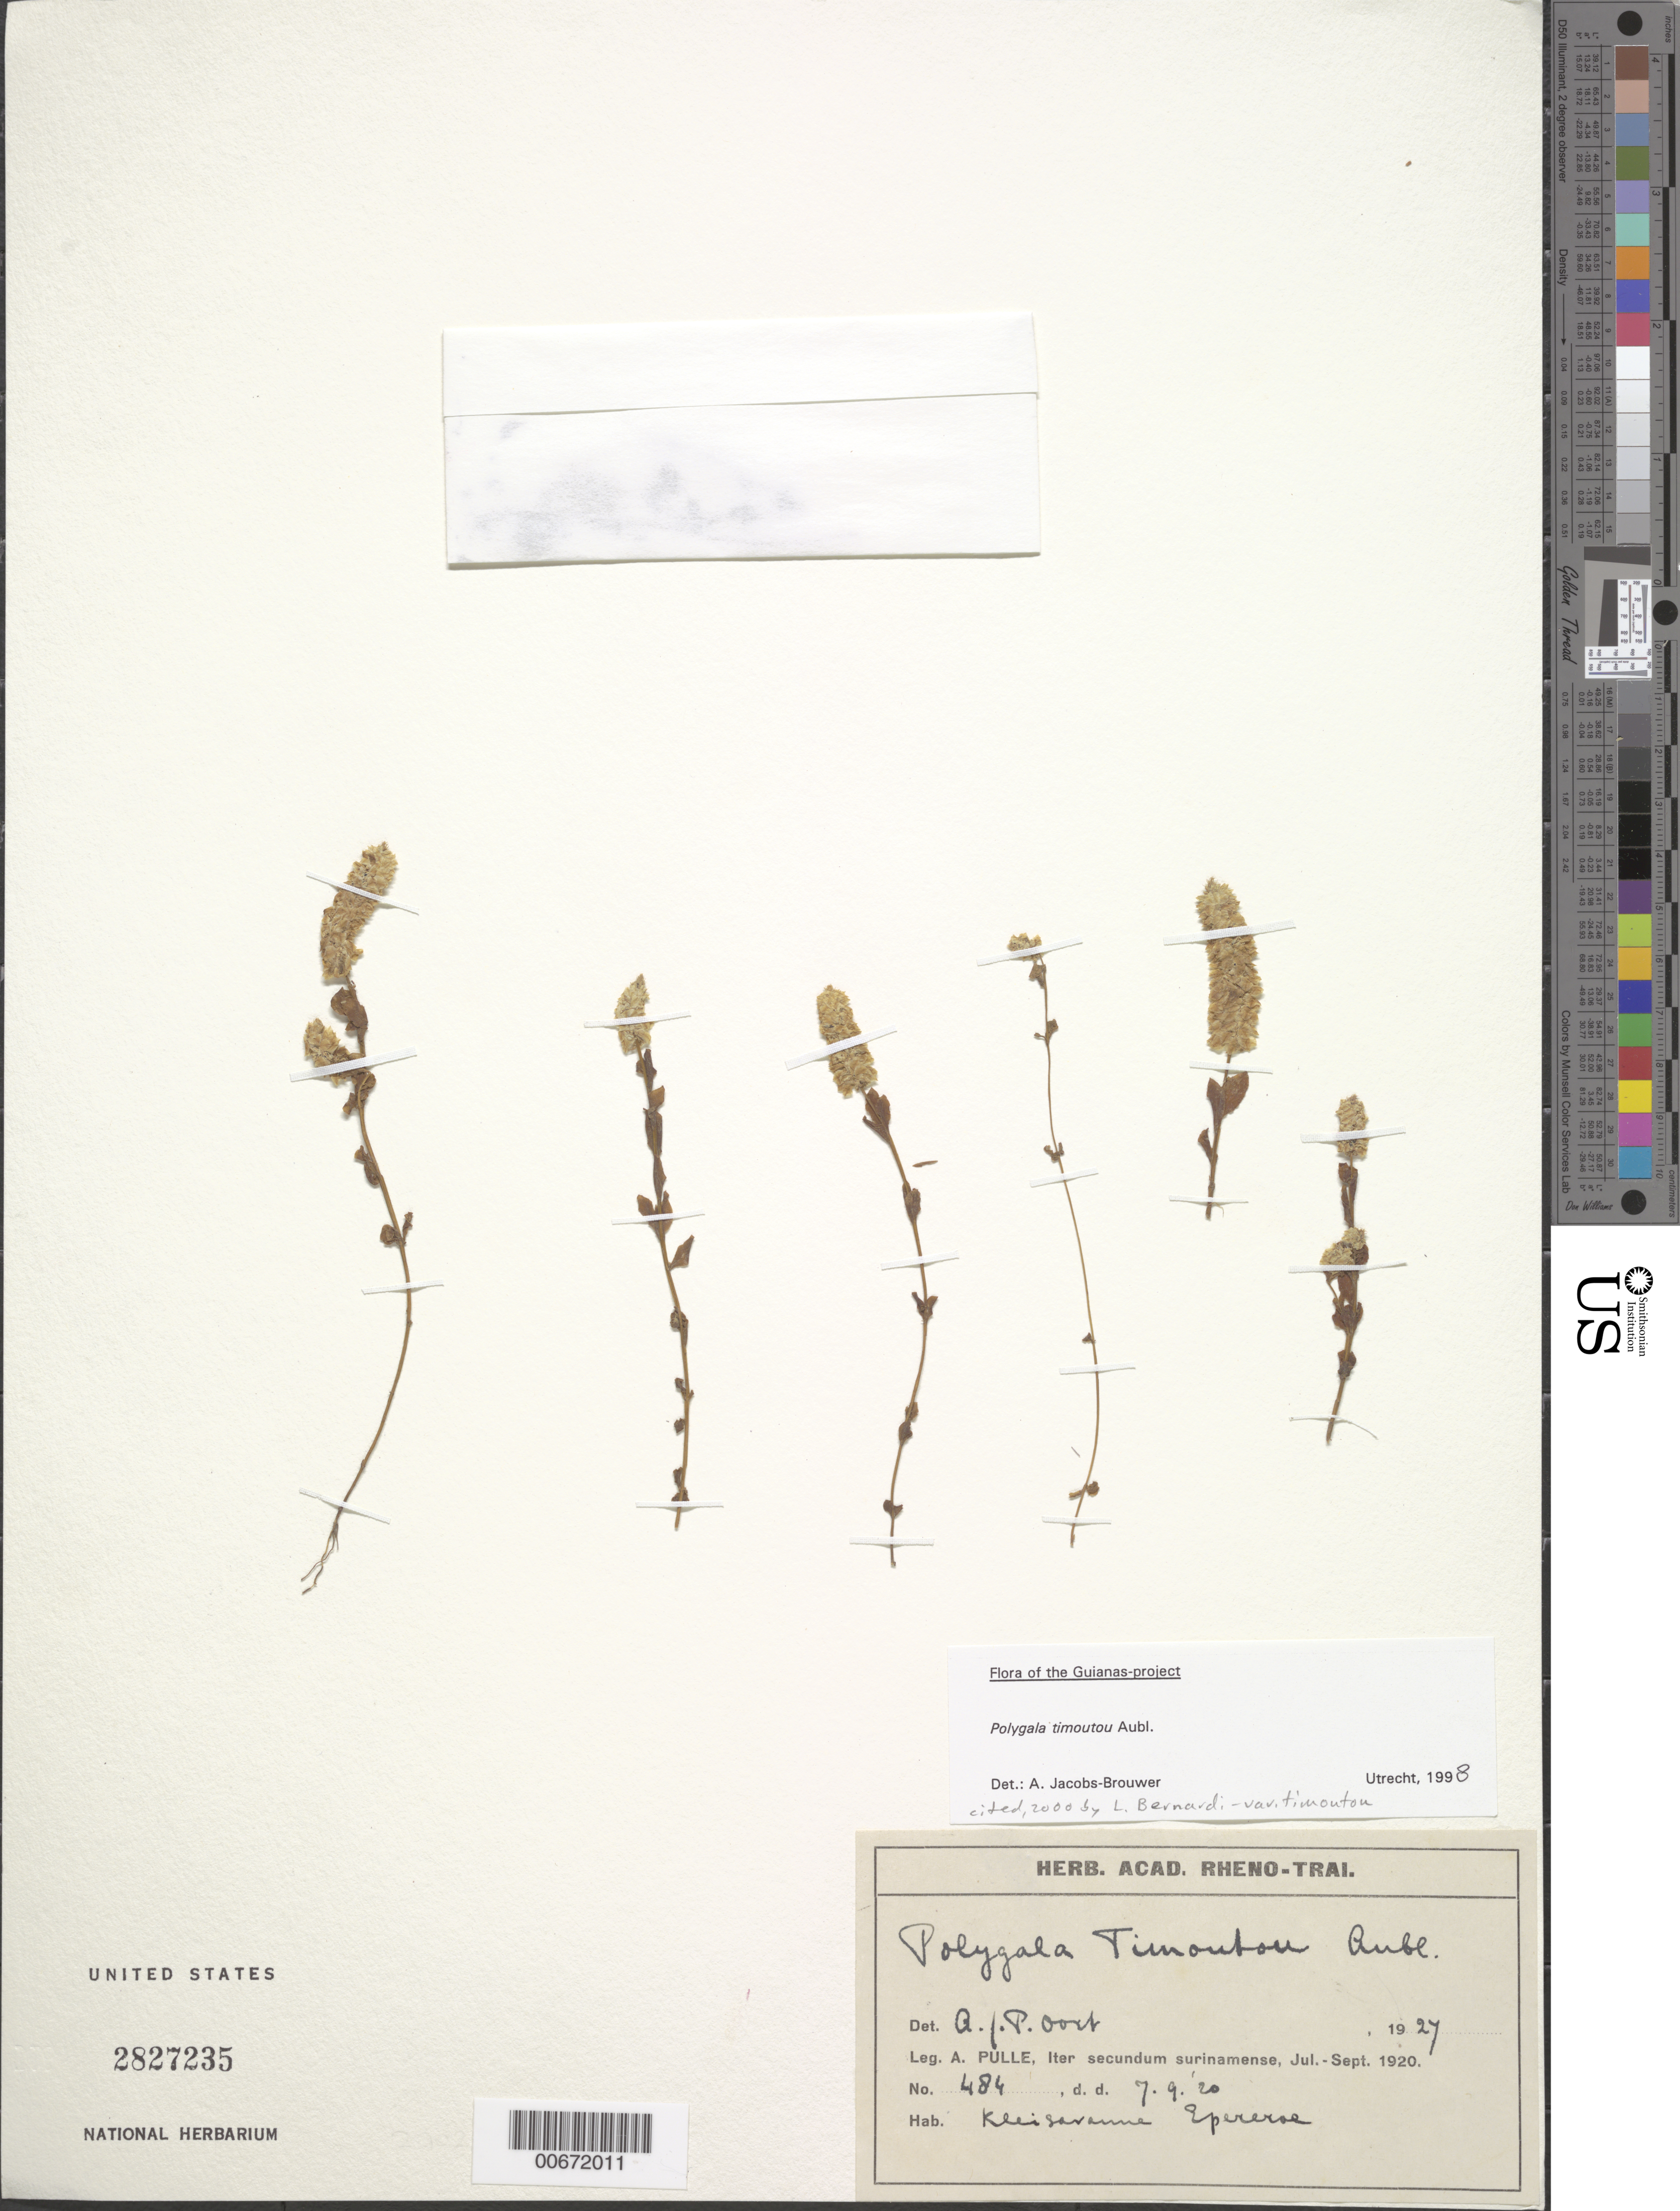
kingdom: Plantae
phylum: Tracheophyta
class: Magnoliopsida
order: Fabales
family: Polygalaceae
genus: Polygala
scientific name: Polygala timoutou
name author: Aubl.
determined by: Jacobs-Brouwer, A.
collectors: A. A. Pulle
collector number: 484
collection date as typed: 7-Sep-20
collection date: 1920-09-07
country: Suriname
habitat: Kleisavanne Epererae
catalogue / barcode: US 2827235